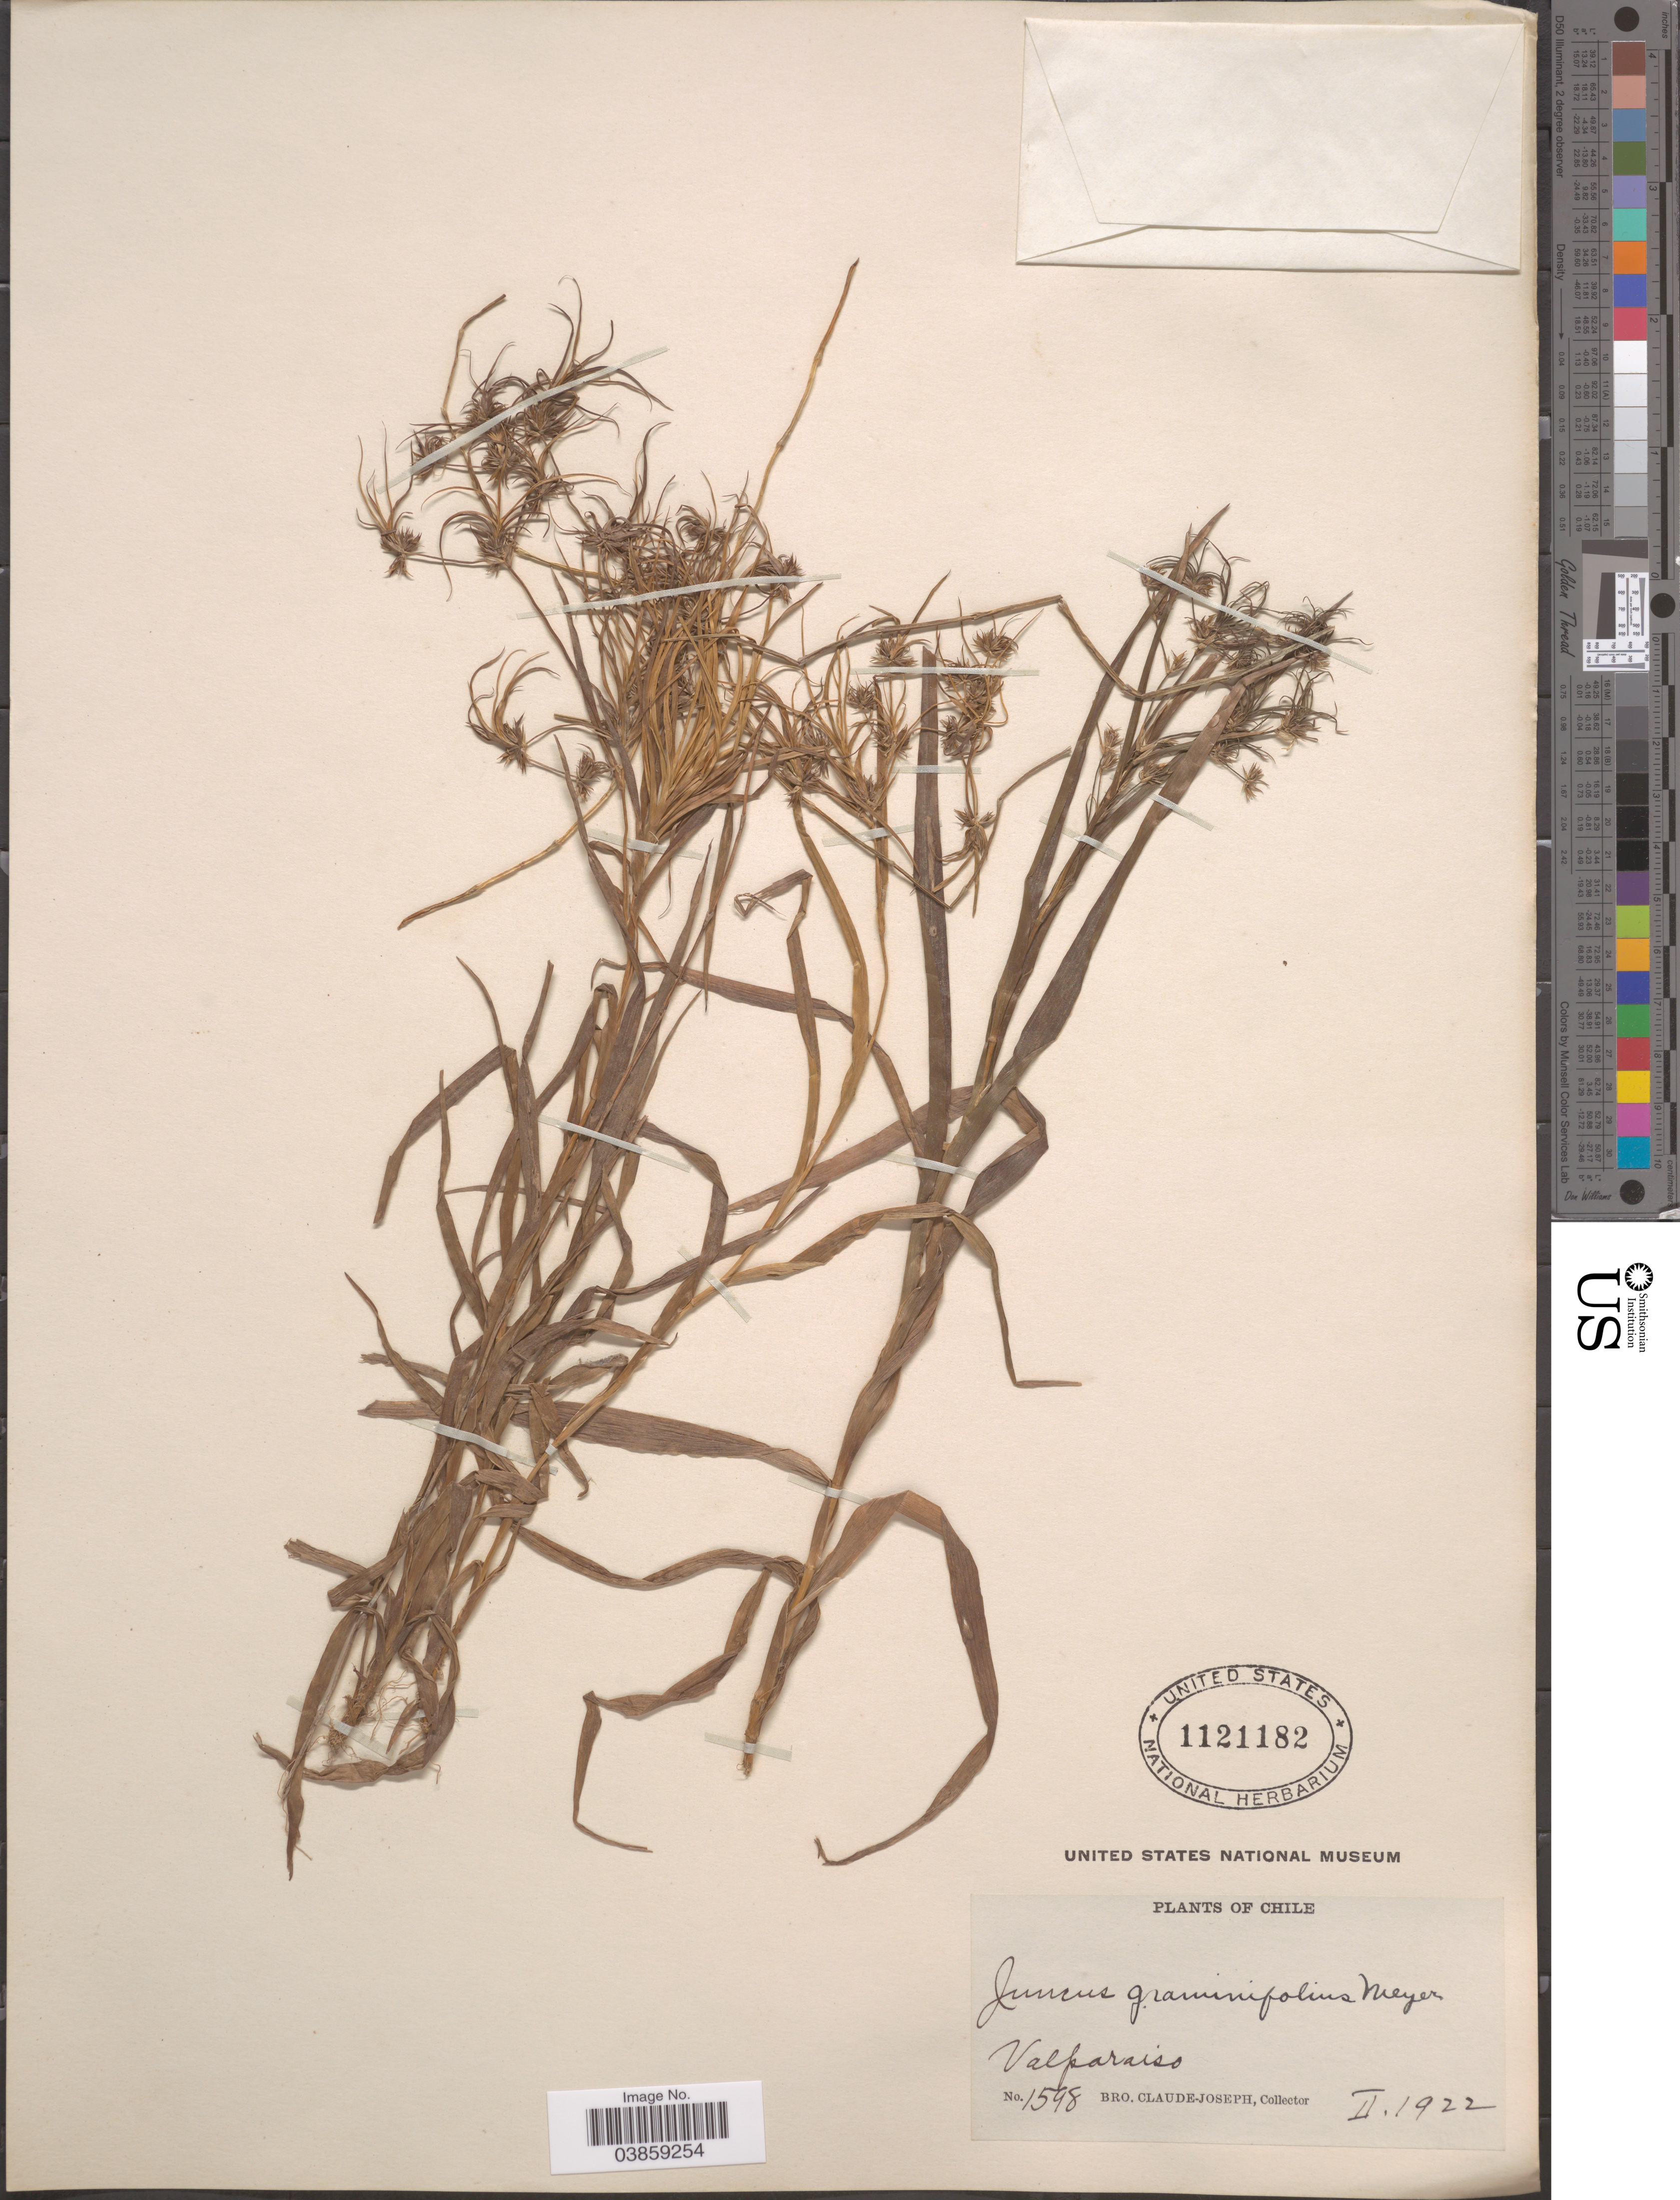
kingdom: Plantae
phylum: Tracheophyta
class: Liliopsida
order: Poales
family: Juncaceae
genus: Juncus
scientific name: Juncus cyperoides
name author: Laharpe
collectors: Bro. Claude-Joseph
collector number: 1598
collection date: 1922-02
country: Chile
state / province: Valparaíso (V)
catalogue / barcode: US 1121182